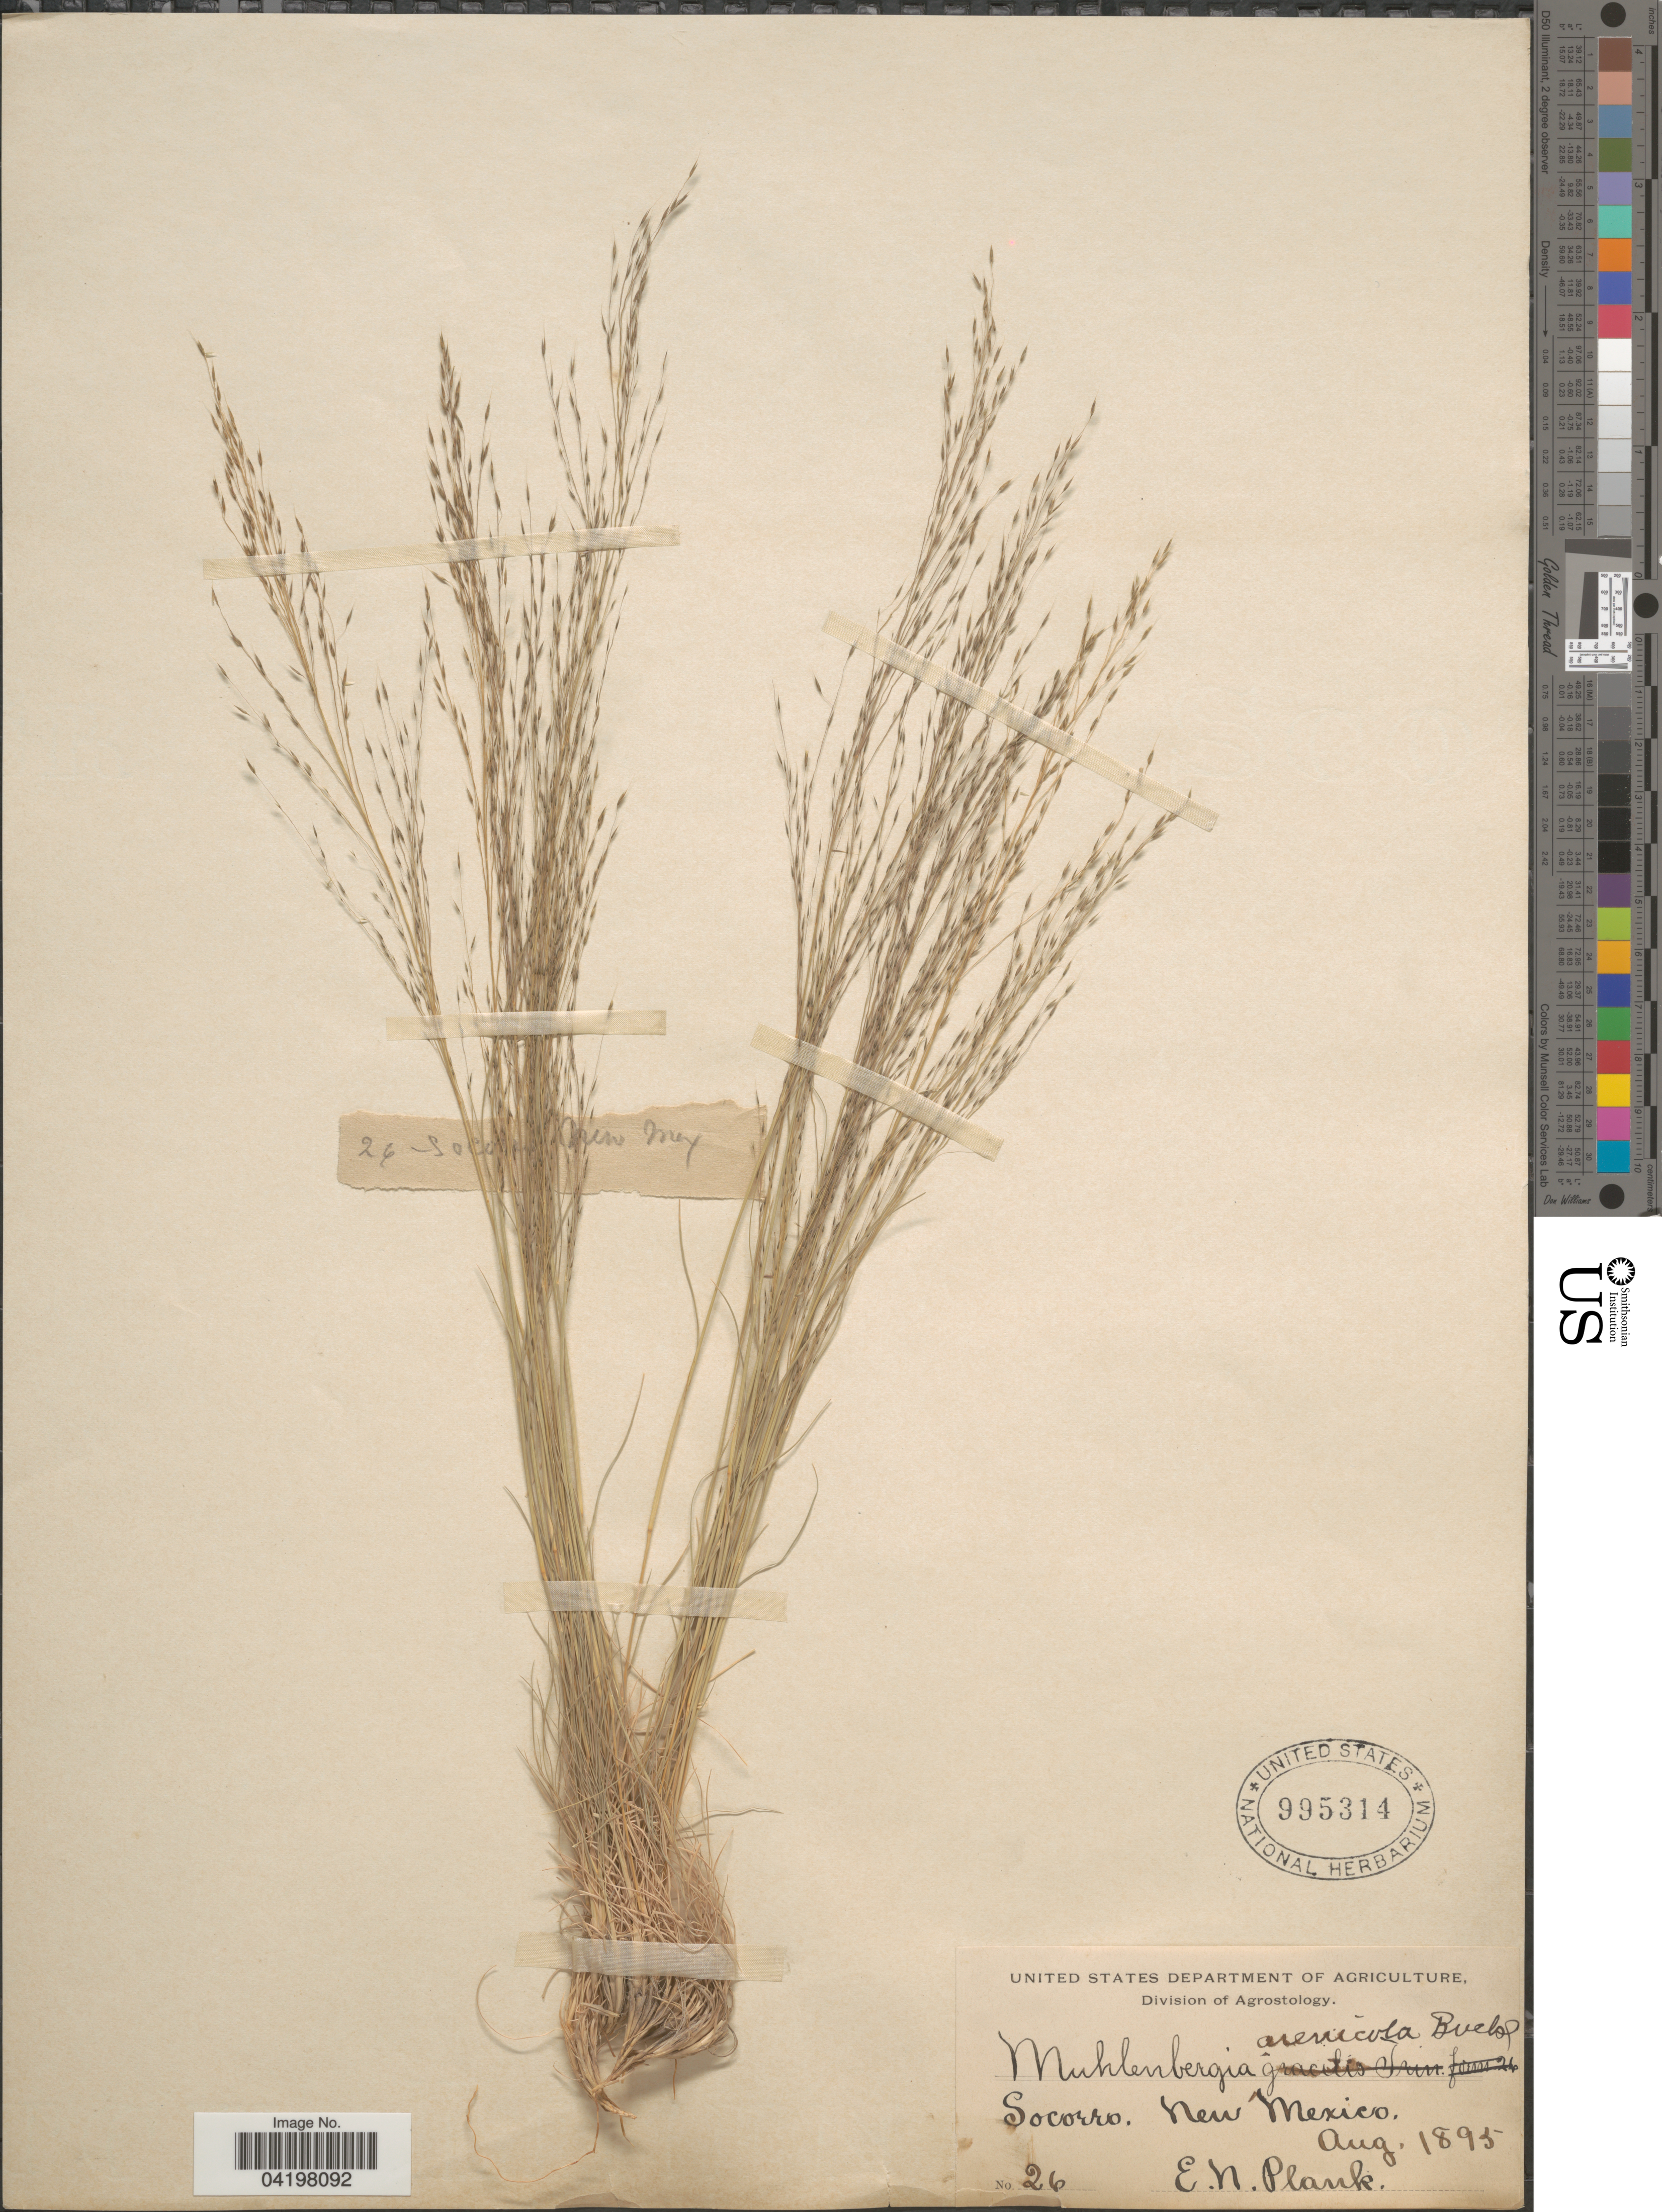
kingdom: Plantae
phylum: Tracheophyta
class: Liliopsida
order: Poales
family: Poaceae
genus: Muhlenbergia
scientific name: Muhlenbergia torreyi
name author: (Kunth) Hitchc. ex Bush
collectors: E. Plank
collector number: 26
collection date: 1895-08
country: United States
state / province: New Mexico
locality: Socorro.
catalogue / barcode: US 995314